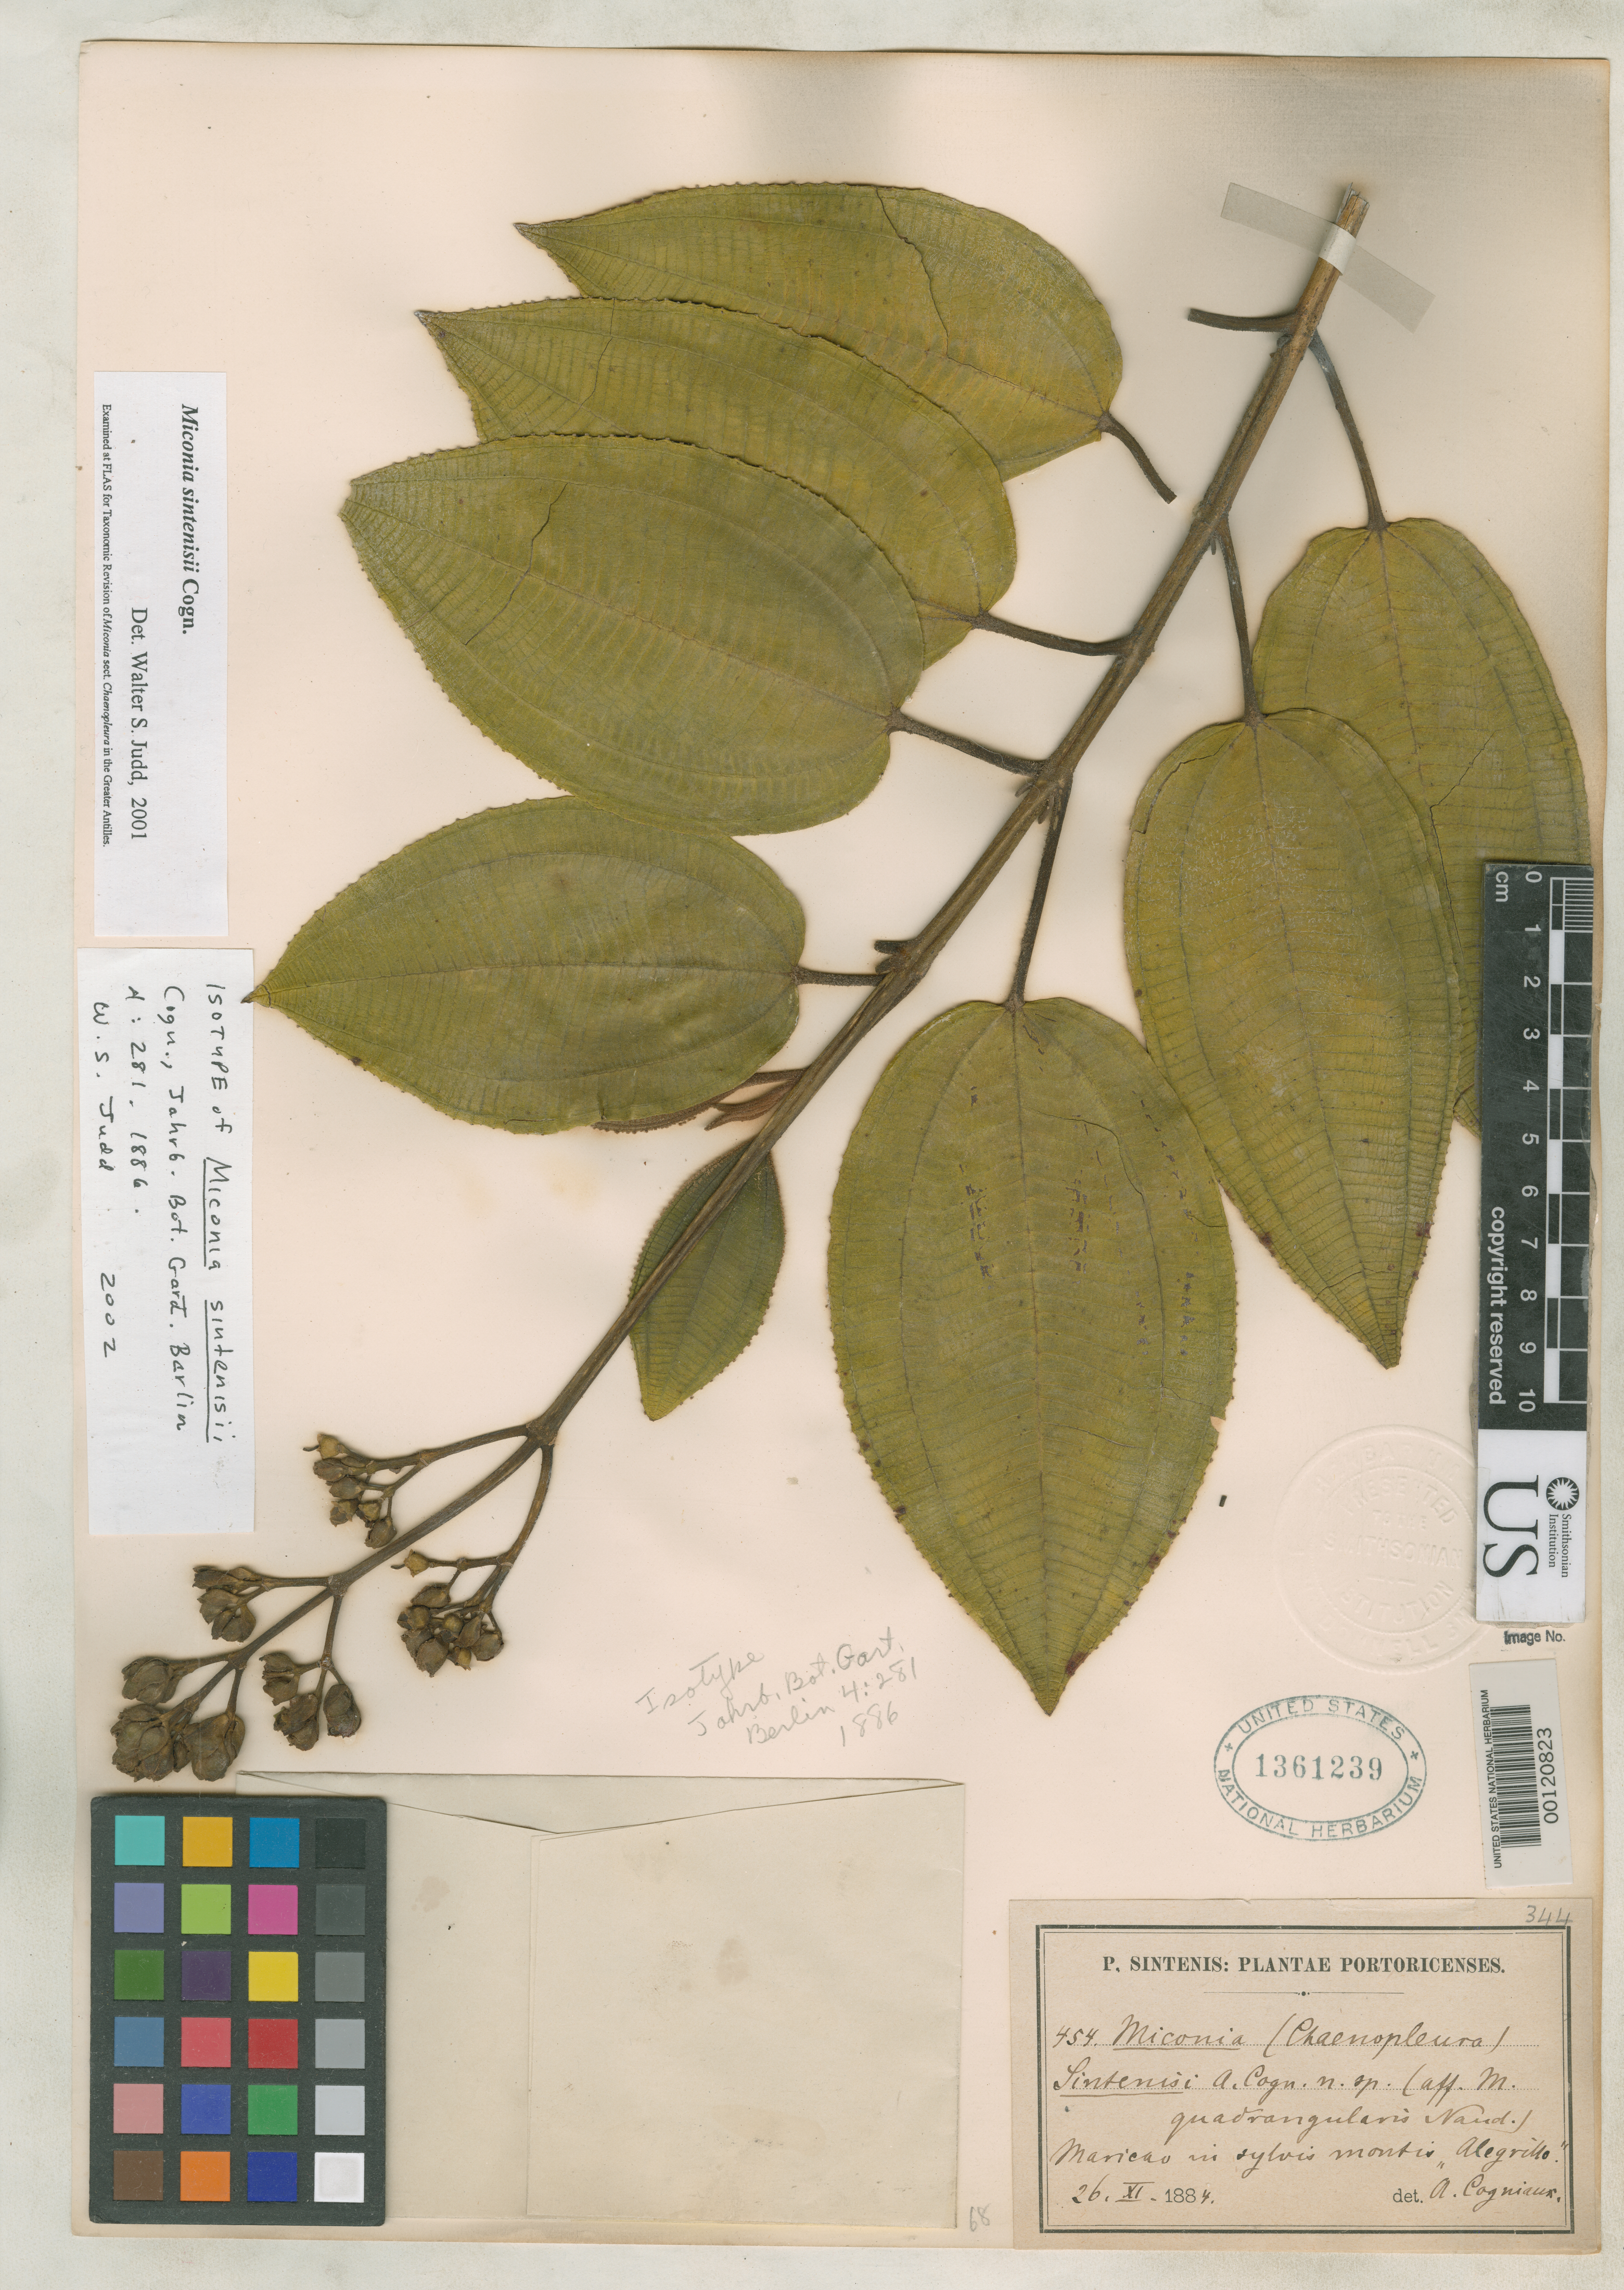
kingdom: Plantae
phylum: Tracheophyta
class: Magnoliopsida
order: Myrtales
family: Melastomataceae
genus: Miconia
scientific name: Miconia sintenisii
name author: Cogn.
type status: Isotype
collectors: P. Sintenis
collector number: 454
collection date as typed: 26 Nov 1884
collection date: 1884-11-26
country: Puerto Rico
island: Greater Antilles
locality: Sierra de Naguabo ad Rio Blanco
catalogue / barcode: US 1361239